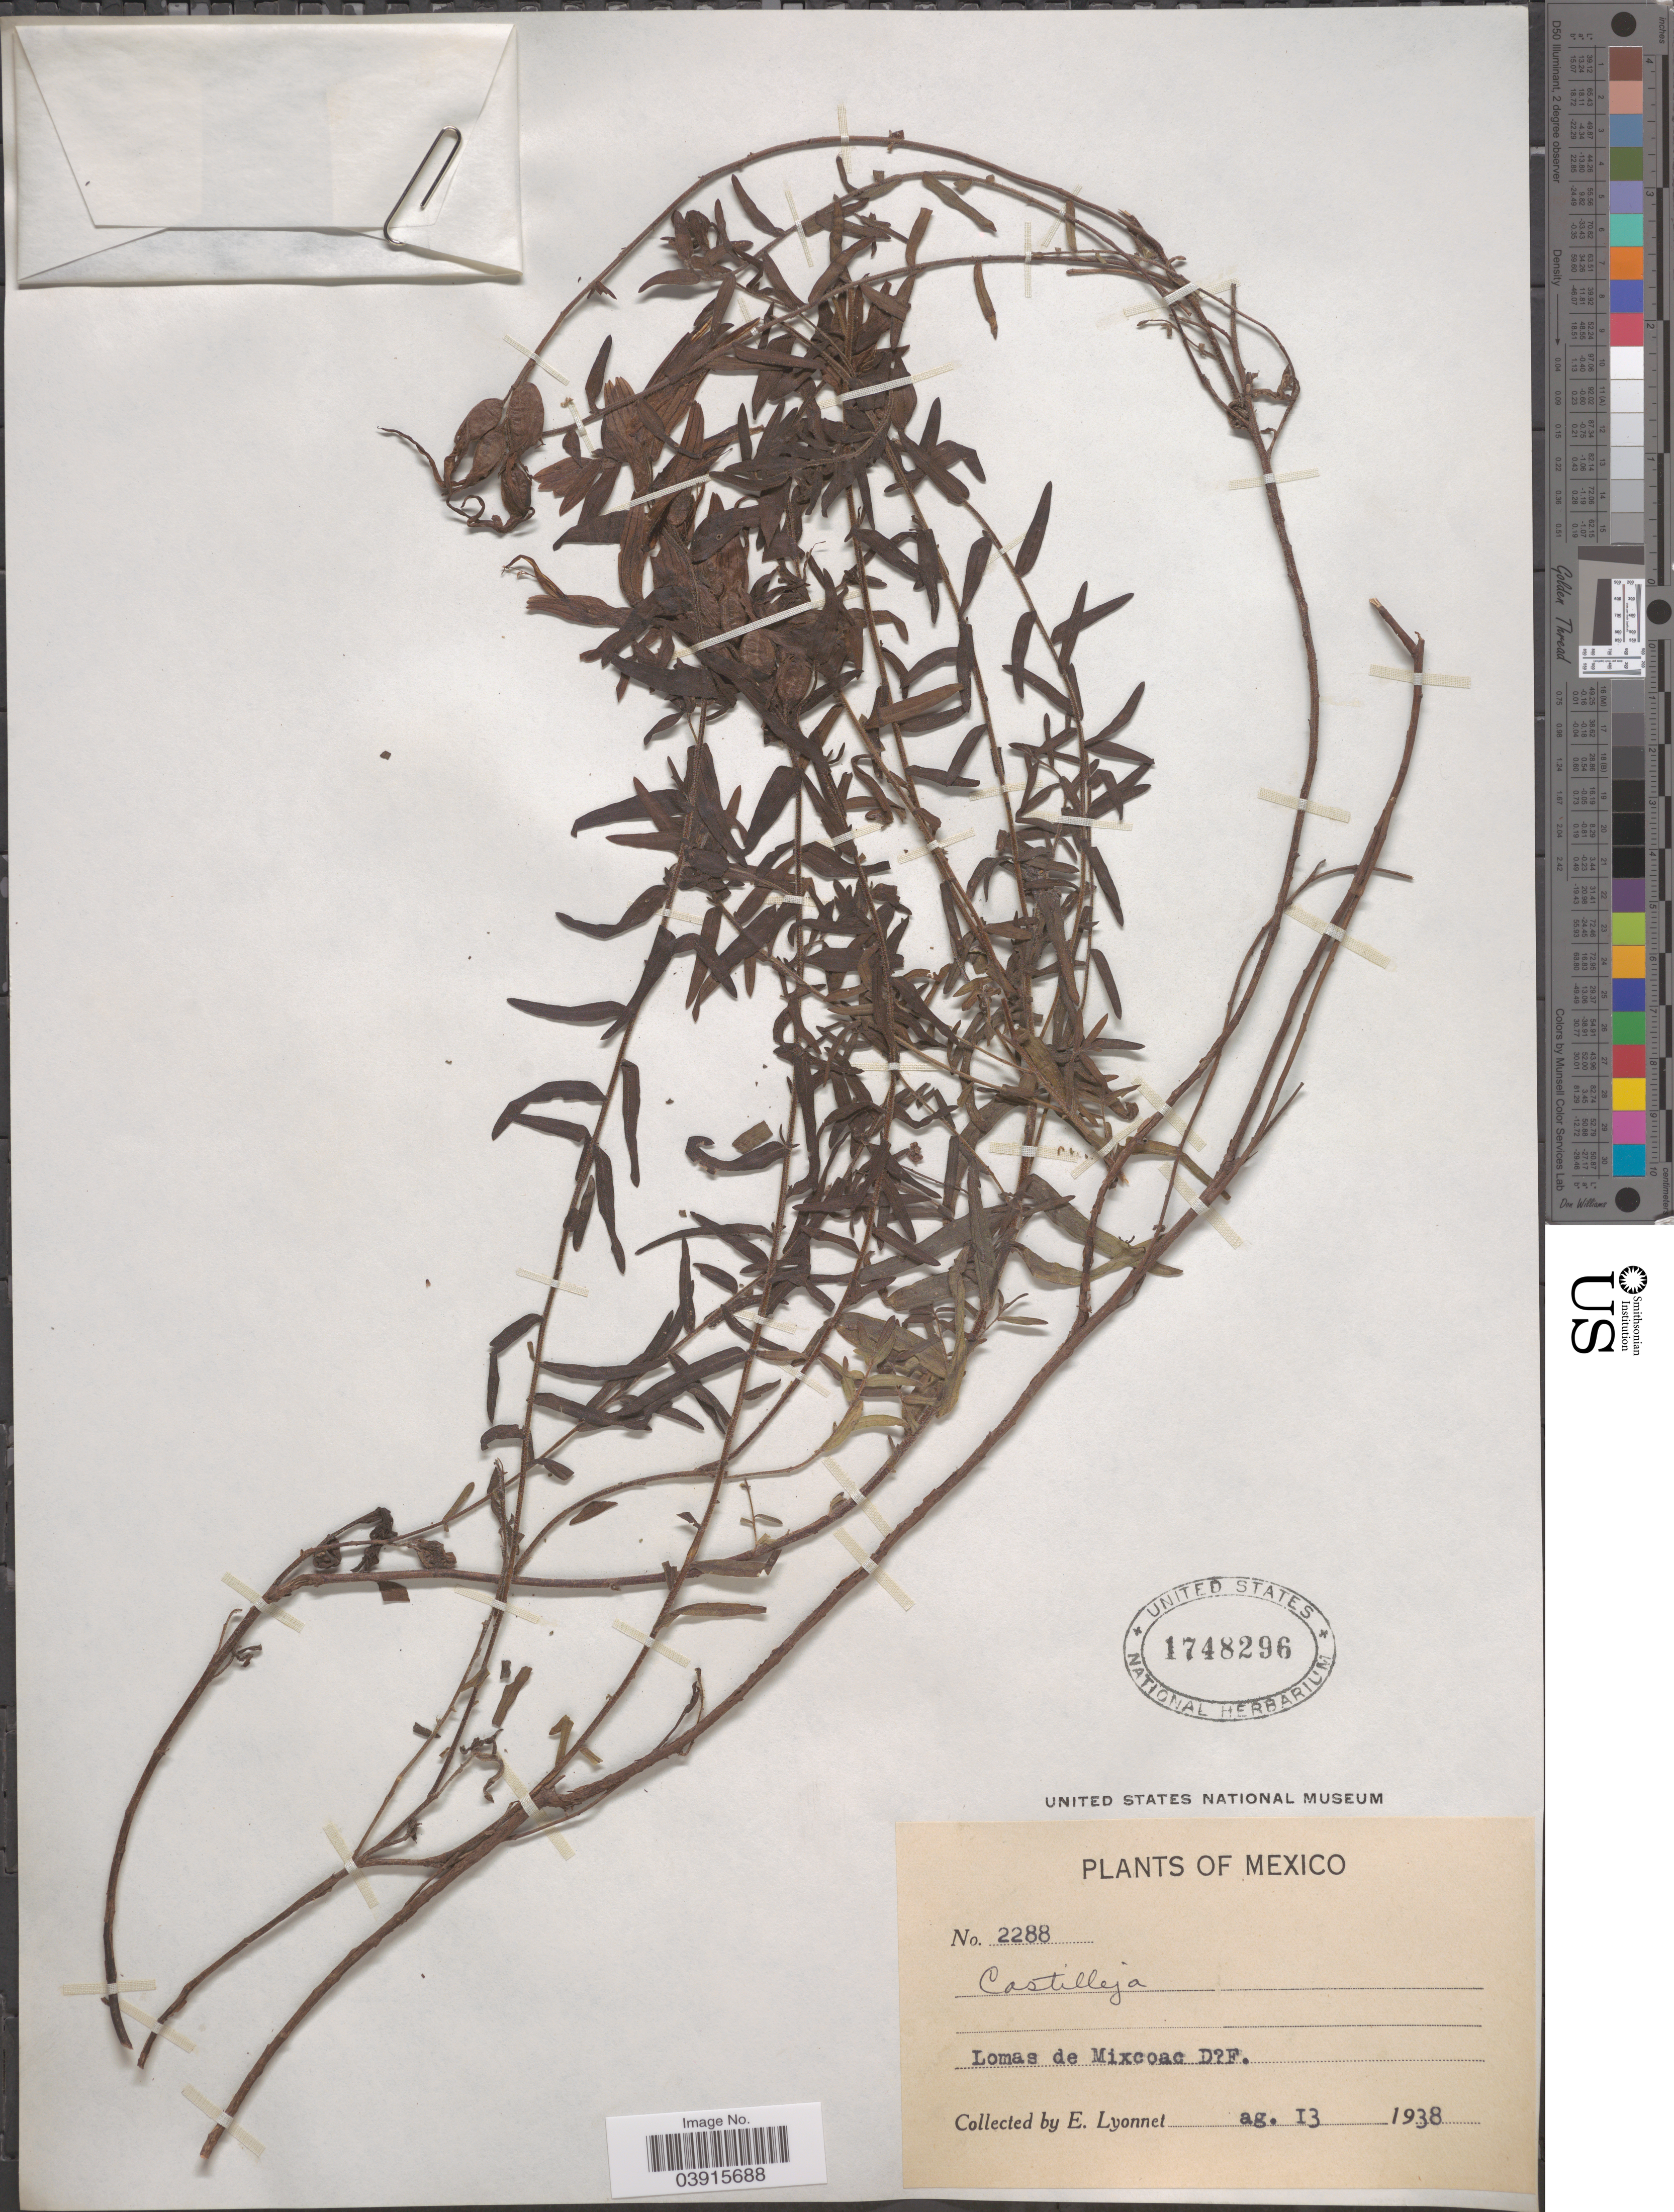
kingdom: Plantae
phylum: Tracheophyta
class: Magnoliopsida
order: Lamiales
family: Orobanchaceae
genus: Castilleja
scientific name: Castilleja tenuiflora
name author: Benth.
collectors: E. Lyonnet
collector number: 2288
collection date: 1938-08-13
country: Mexico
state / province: Distrito Federal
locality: Lomas de Mixcoac.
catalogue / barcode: US 1748296